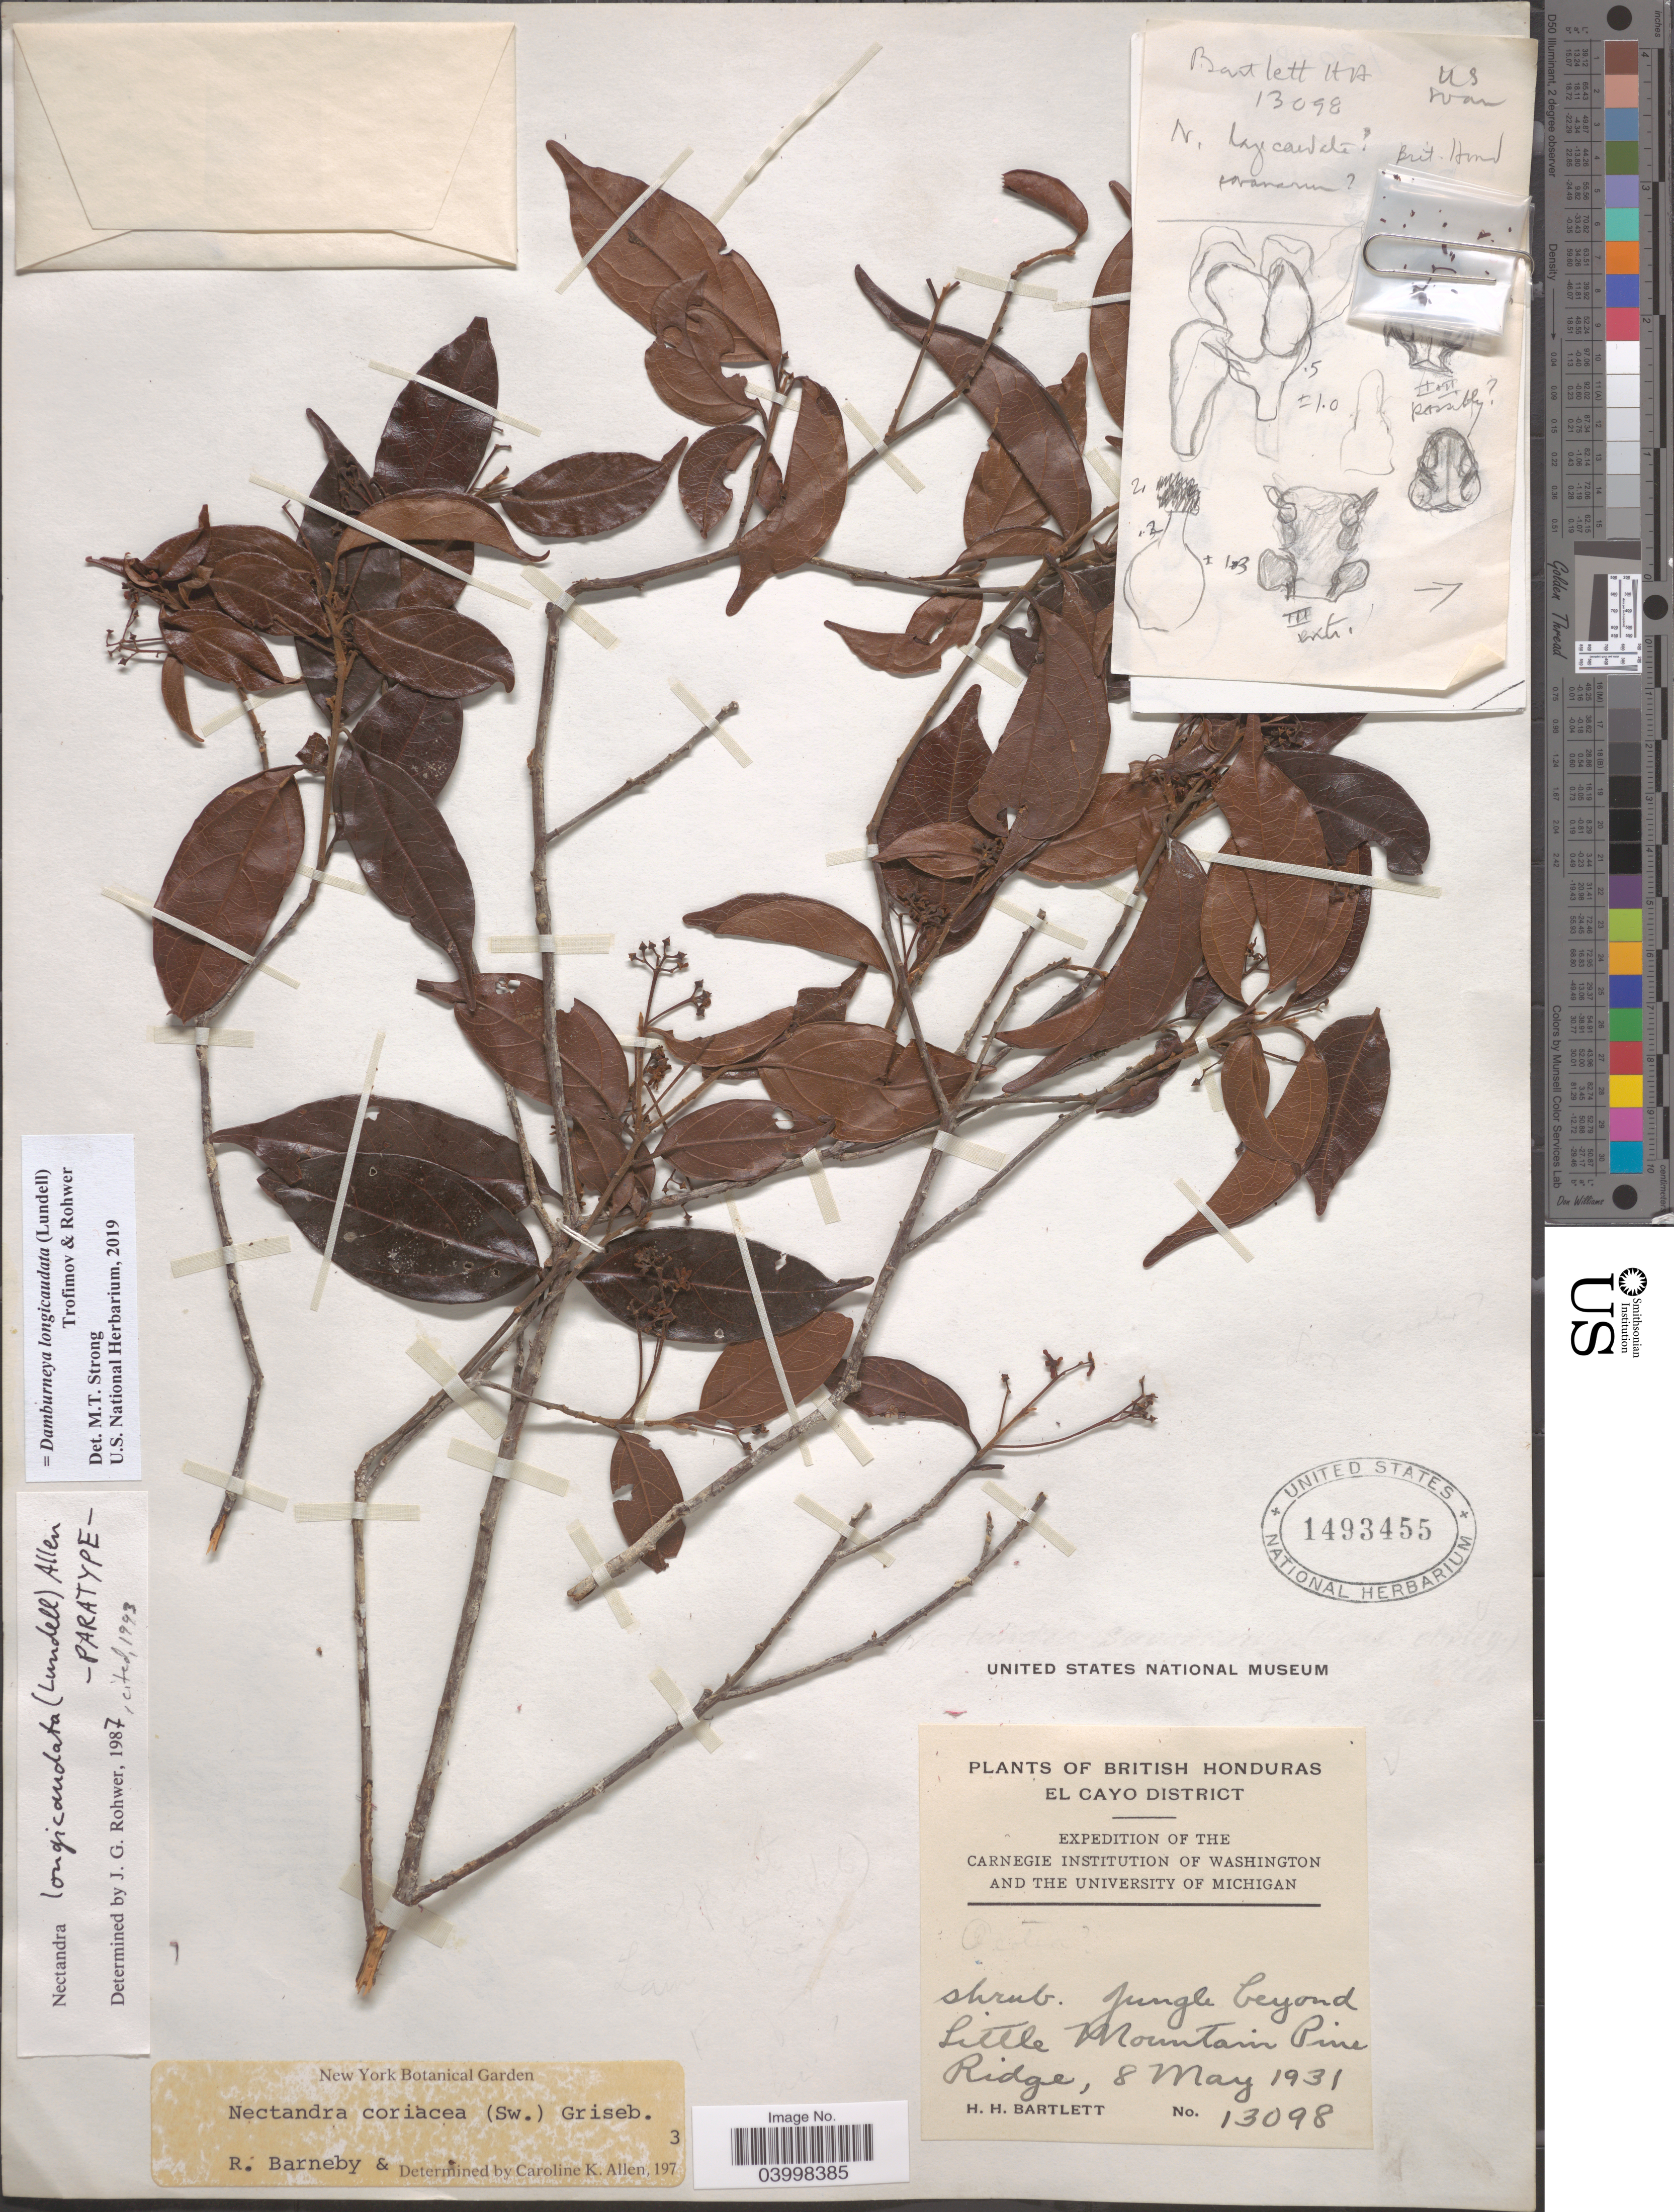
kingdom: Plantae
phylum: Tracheophyta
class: Magnoliopsida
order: Laurales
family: Lauraceae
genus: Damburneya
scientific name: Damburneya longicaudata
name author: (Lundell) Trofimov & Rohwer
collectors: H. H. Bartlett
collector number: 13098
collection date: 1931-05-08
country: Belize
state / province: Cayo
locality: British Honduras. El Cayo District. Little Mountain Pine Ridge.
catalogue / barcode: US 1493455